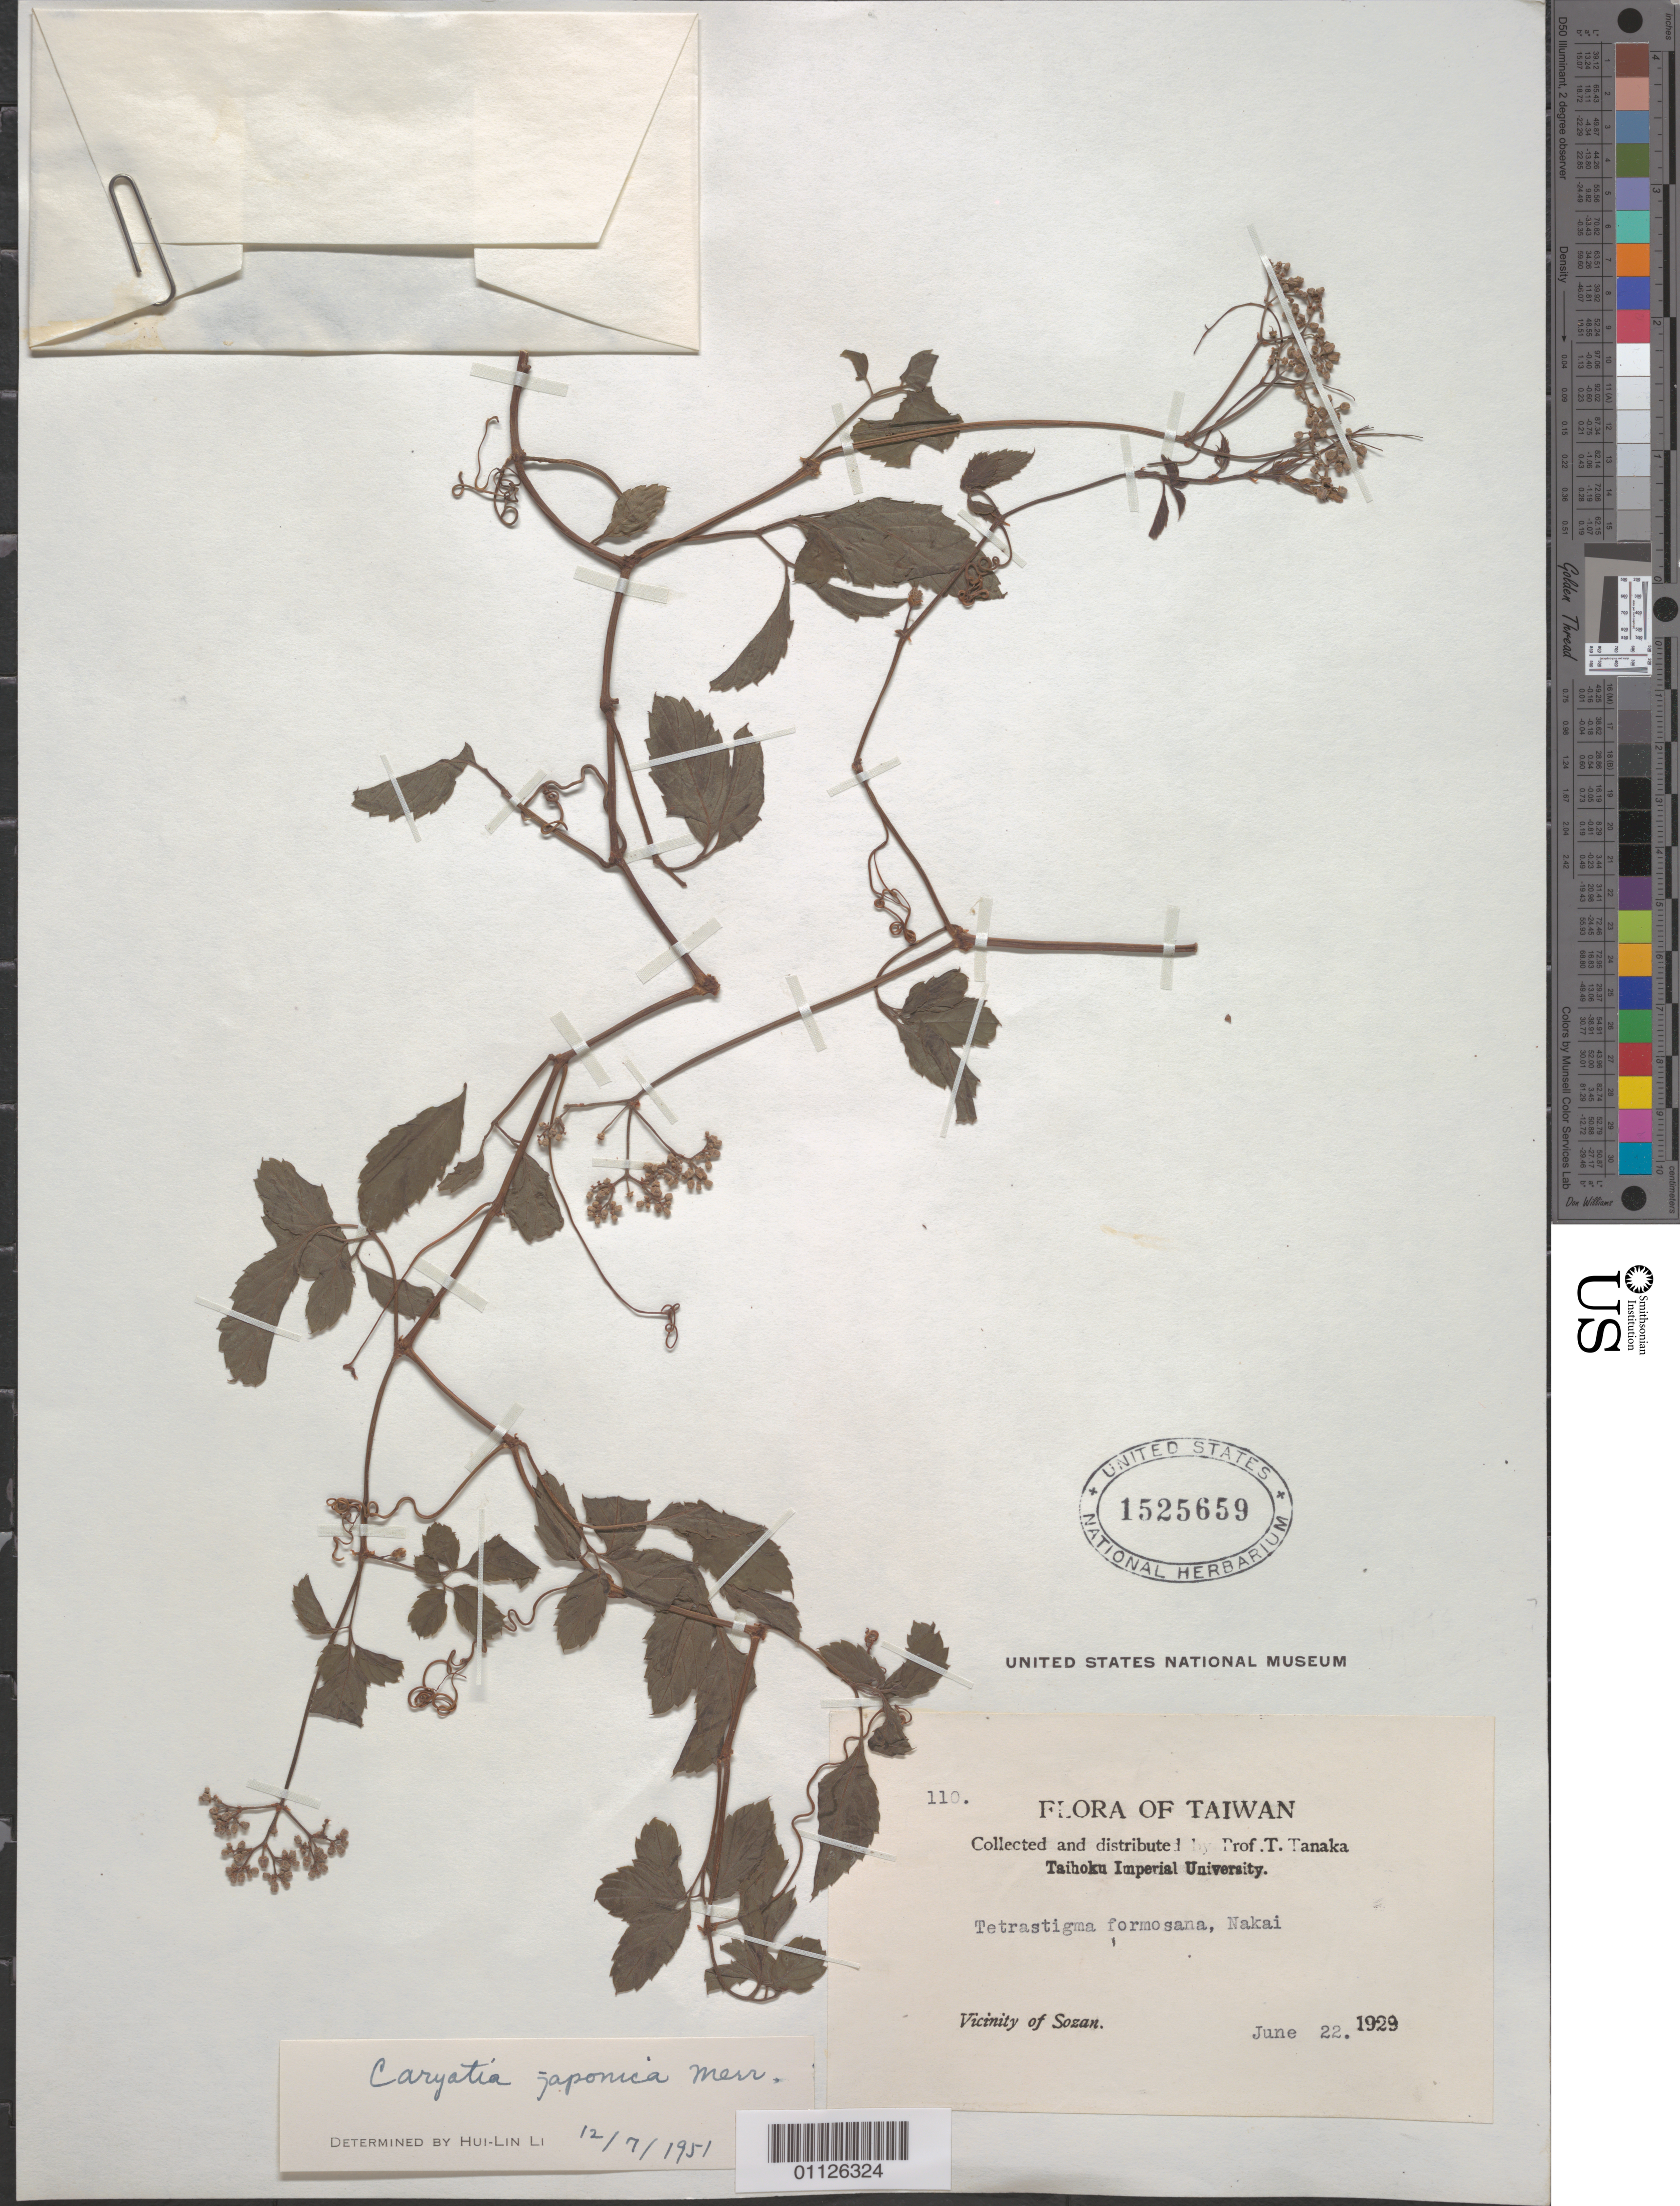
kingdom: Plantae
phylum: Tracheophyta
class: Magnoliopsida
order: Vitales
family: Vitaceae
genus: Causonis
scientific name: Causonis japonica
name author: (Thunb.) Raf.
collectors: T. Tanaka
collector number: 110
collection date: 1929-06-22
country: Taiwan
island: Taiwan [Formosa]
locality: Vicinity of Sozan.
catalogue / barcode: US 1525659